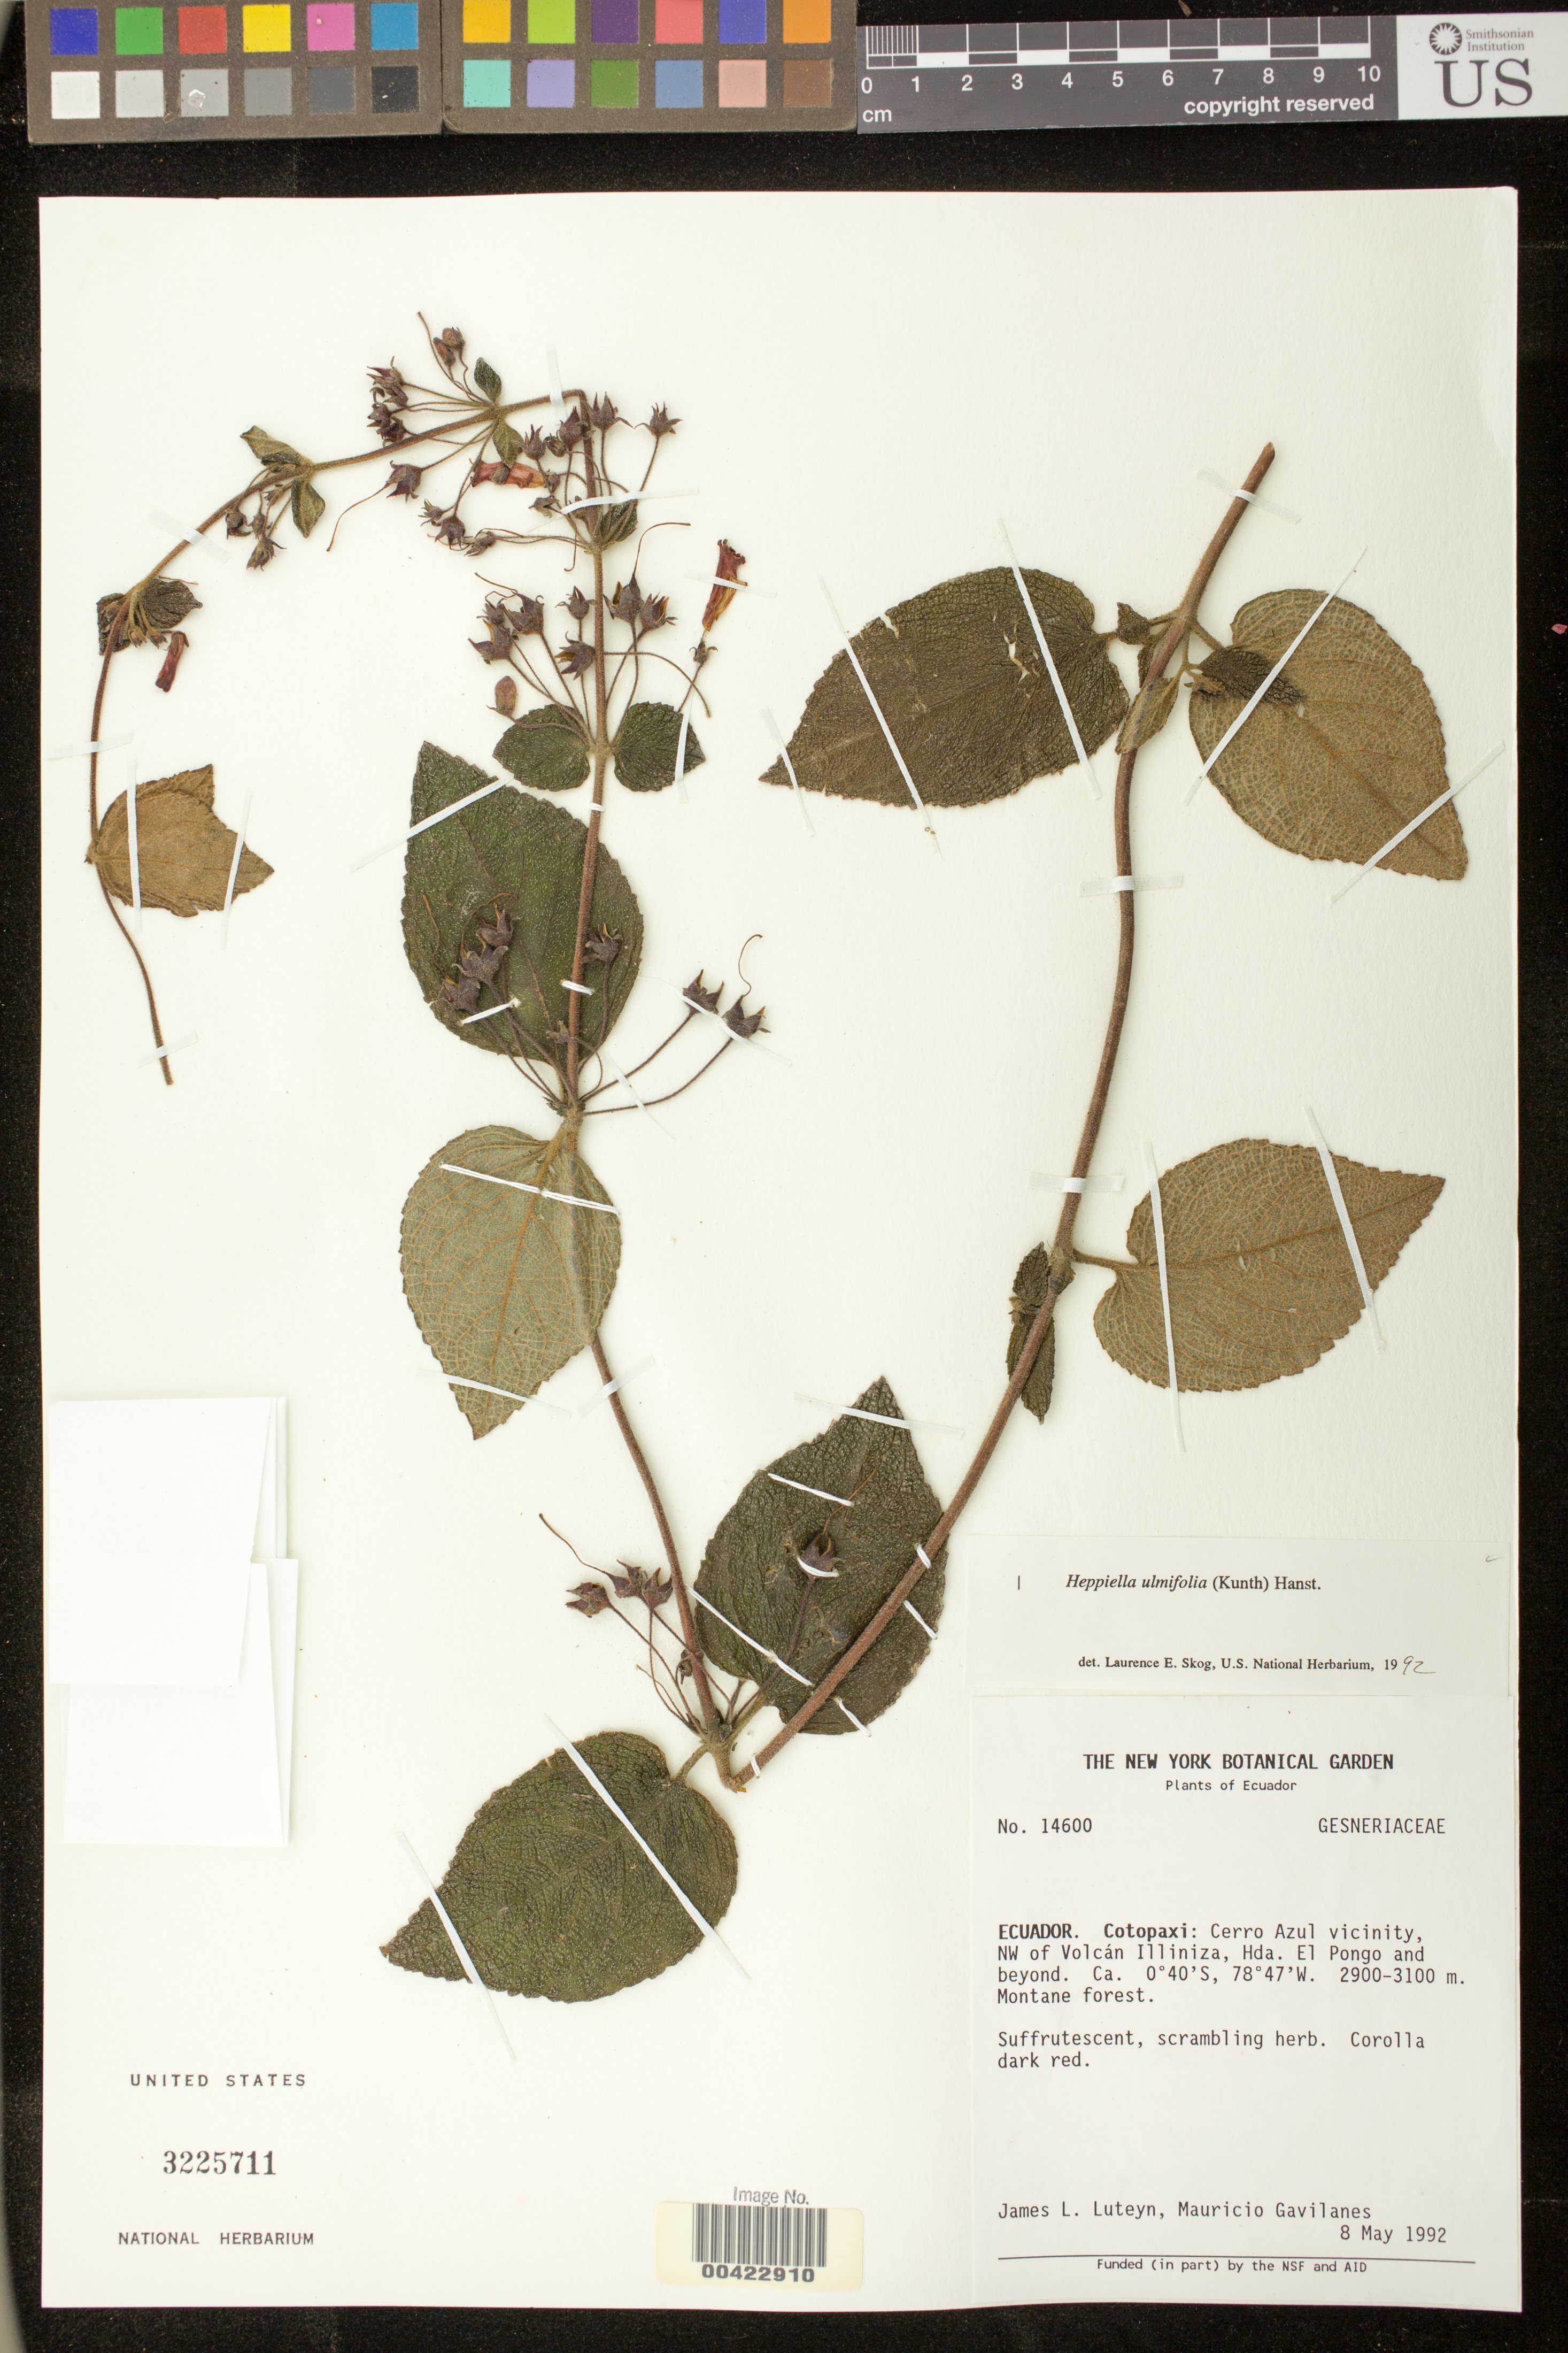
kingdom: Plantae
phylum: Tracheophyta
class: Magnoliopsida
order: Lamiales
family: Gesneriaceae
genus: Heppiella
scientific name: Heppiella ulmifolia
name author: (Kunth) Hanst.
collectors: J. L. Luteyn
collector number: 14600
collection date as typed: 08 May 1992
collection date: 1992-05-08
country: Ecuador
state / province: Cotopaxi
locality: Cerro Azul, NW of Volcan Illiniza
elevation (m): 2900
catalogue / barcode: US 3225711